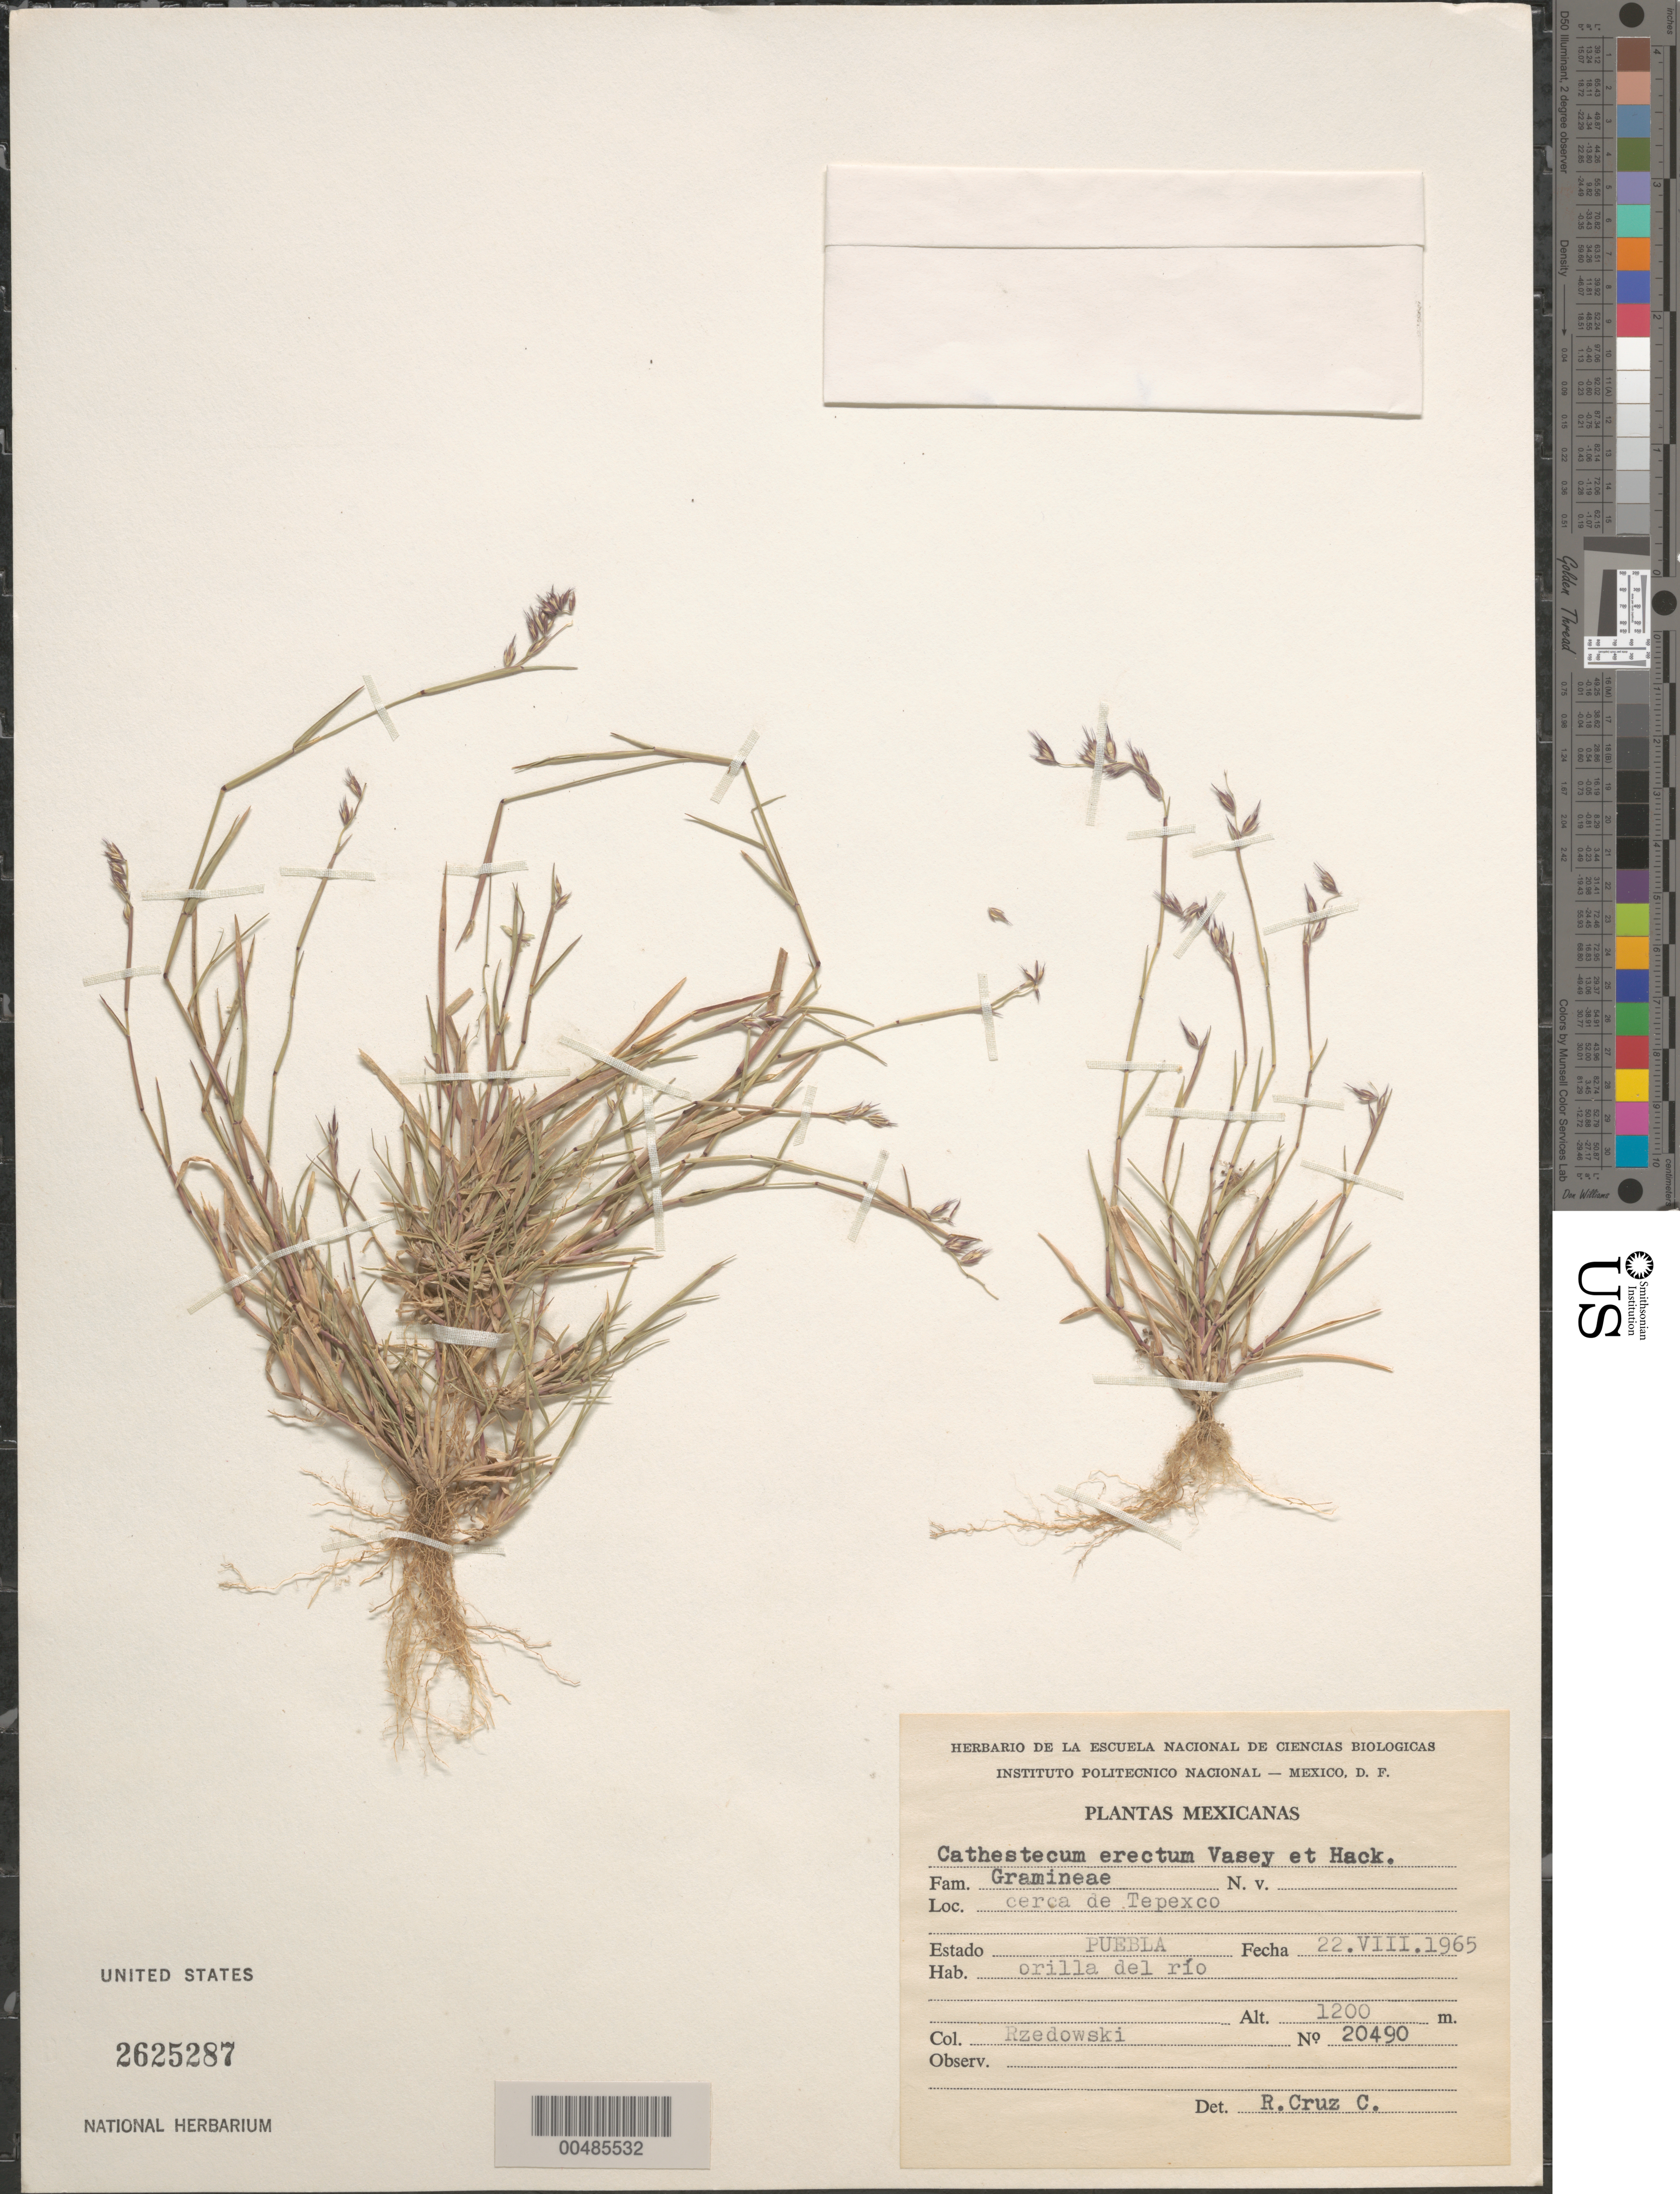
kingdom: Plantae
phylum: Tracheophyta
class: Liliopsida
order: Poales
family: Poaceae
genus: Cathestecum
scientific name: Cathestecum erectum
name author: Vasey & Hack.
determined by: Cruz-C., R.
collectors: J. Rzedowski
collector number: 20490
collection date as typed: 22 Aug 1965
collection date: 1965-08-22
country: Mexico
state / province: Puebla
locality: Cerca de Tepexco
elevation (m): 1200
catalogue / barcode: US 2625287